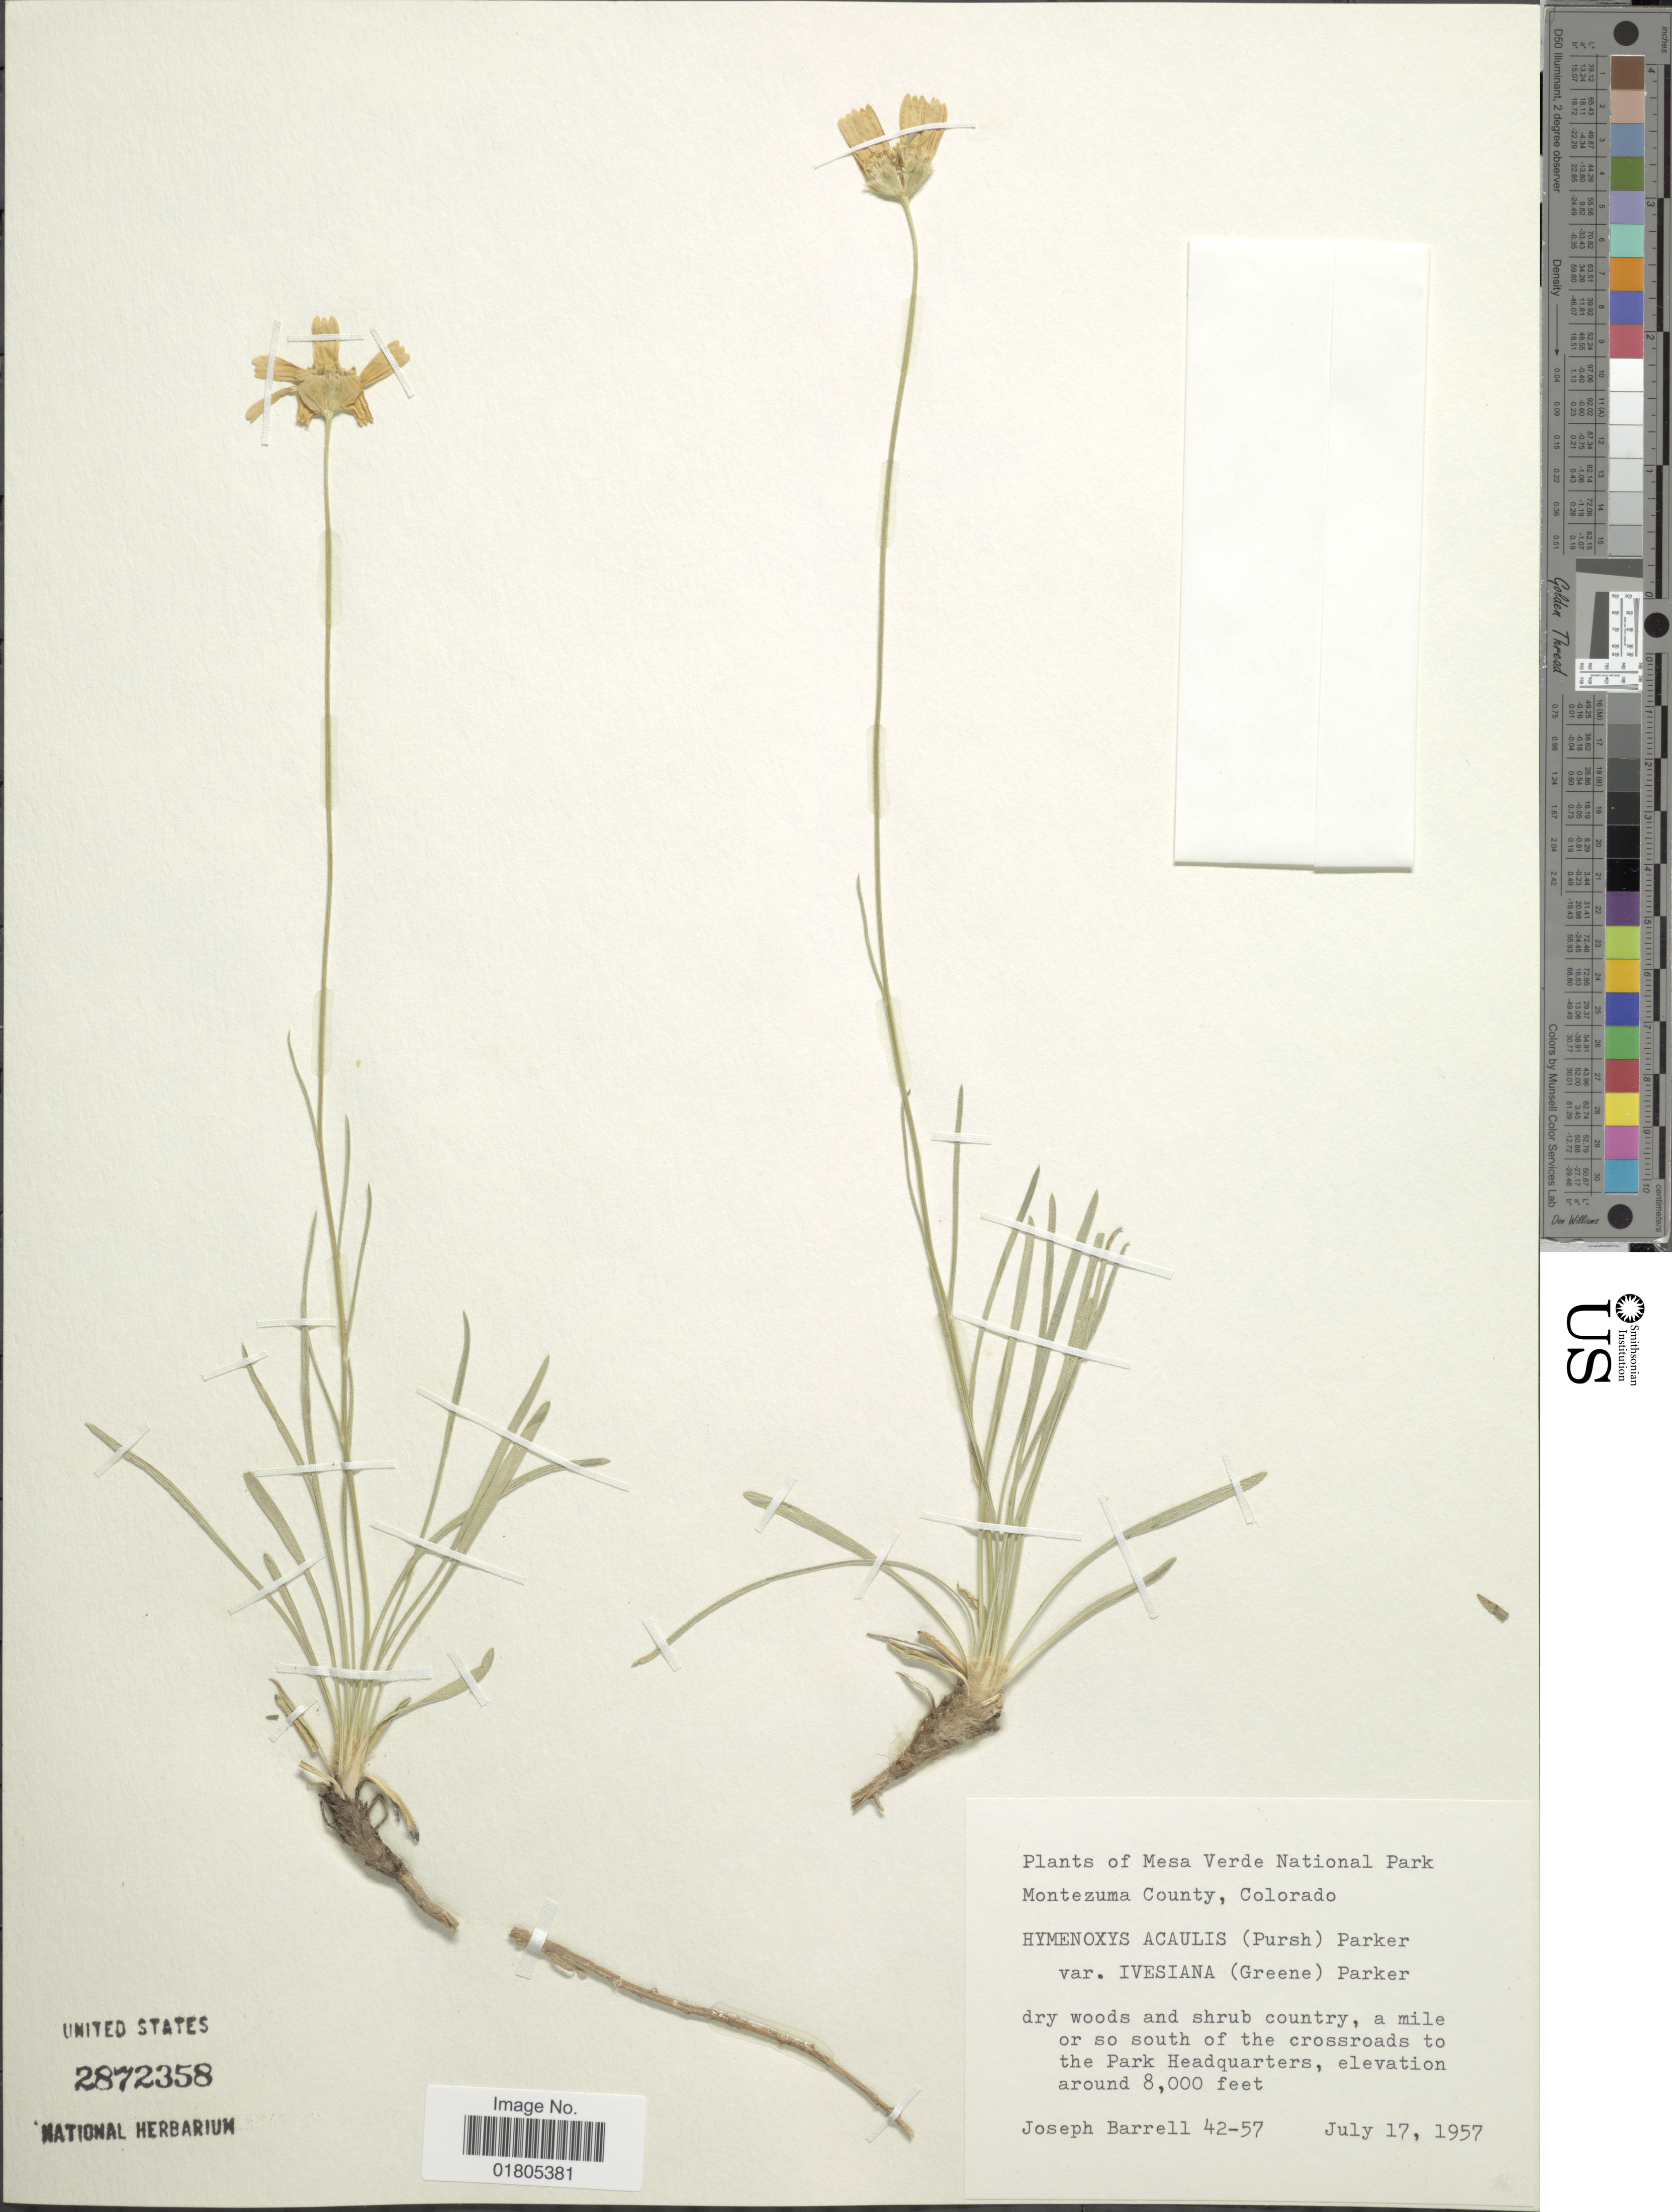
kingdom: Plantae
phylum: Tracheophyta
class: Magnoliopsida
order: Asterales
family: Asteraceae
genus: Actinea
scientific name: Actinea ivesiana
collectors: J. Barrell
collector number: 42-57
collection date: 1957-07-17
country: United States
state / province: Colorado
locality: Mesa Verde National Park. Montezuma County, Colorado. Dry woods and shrub country, a mile or so south of the crossroads to the Park Headquarters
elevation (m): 2438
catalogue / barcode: US 2872358